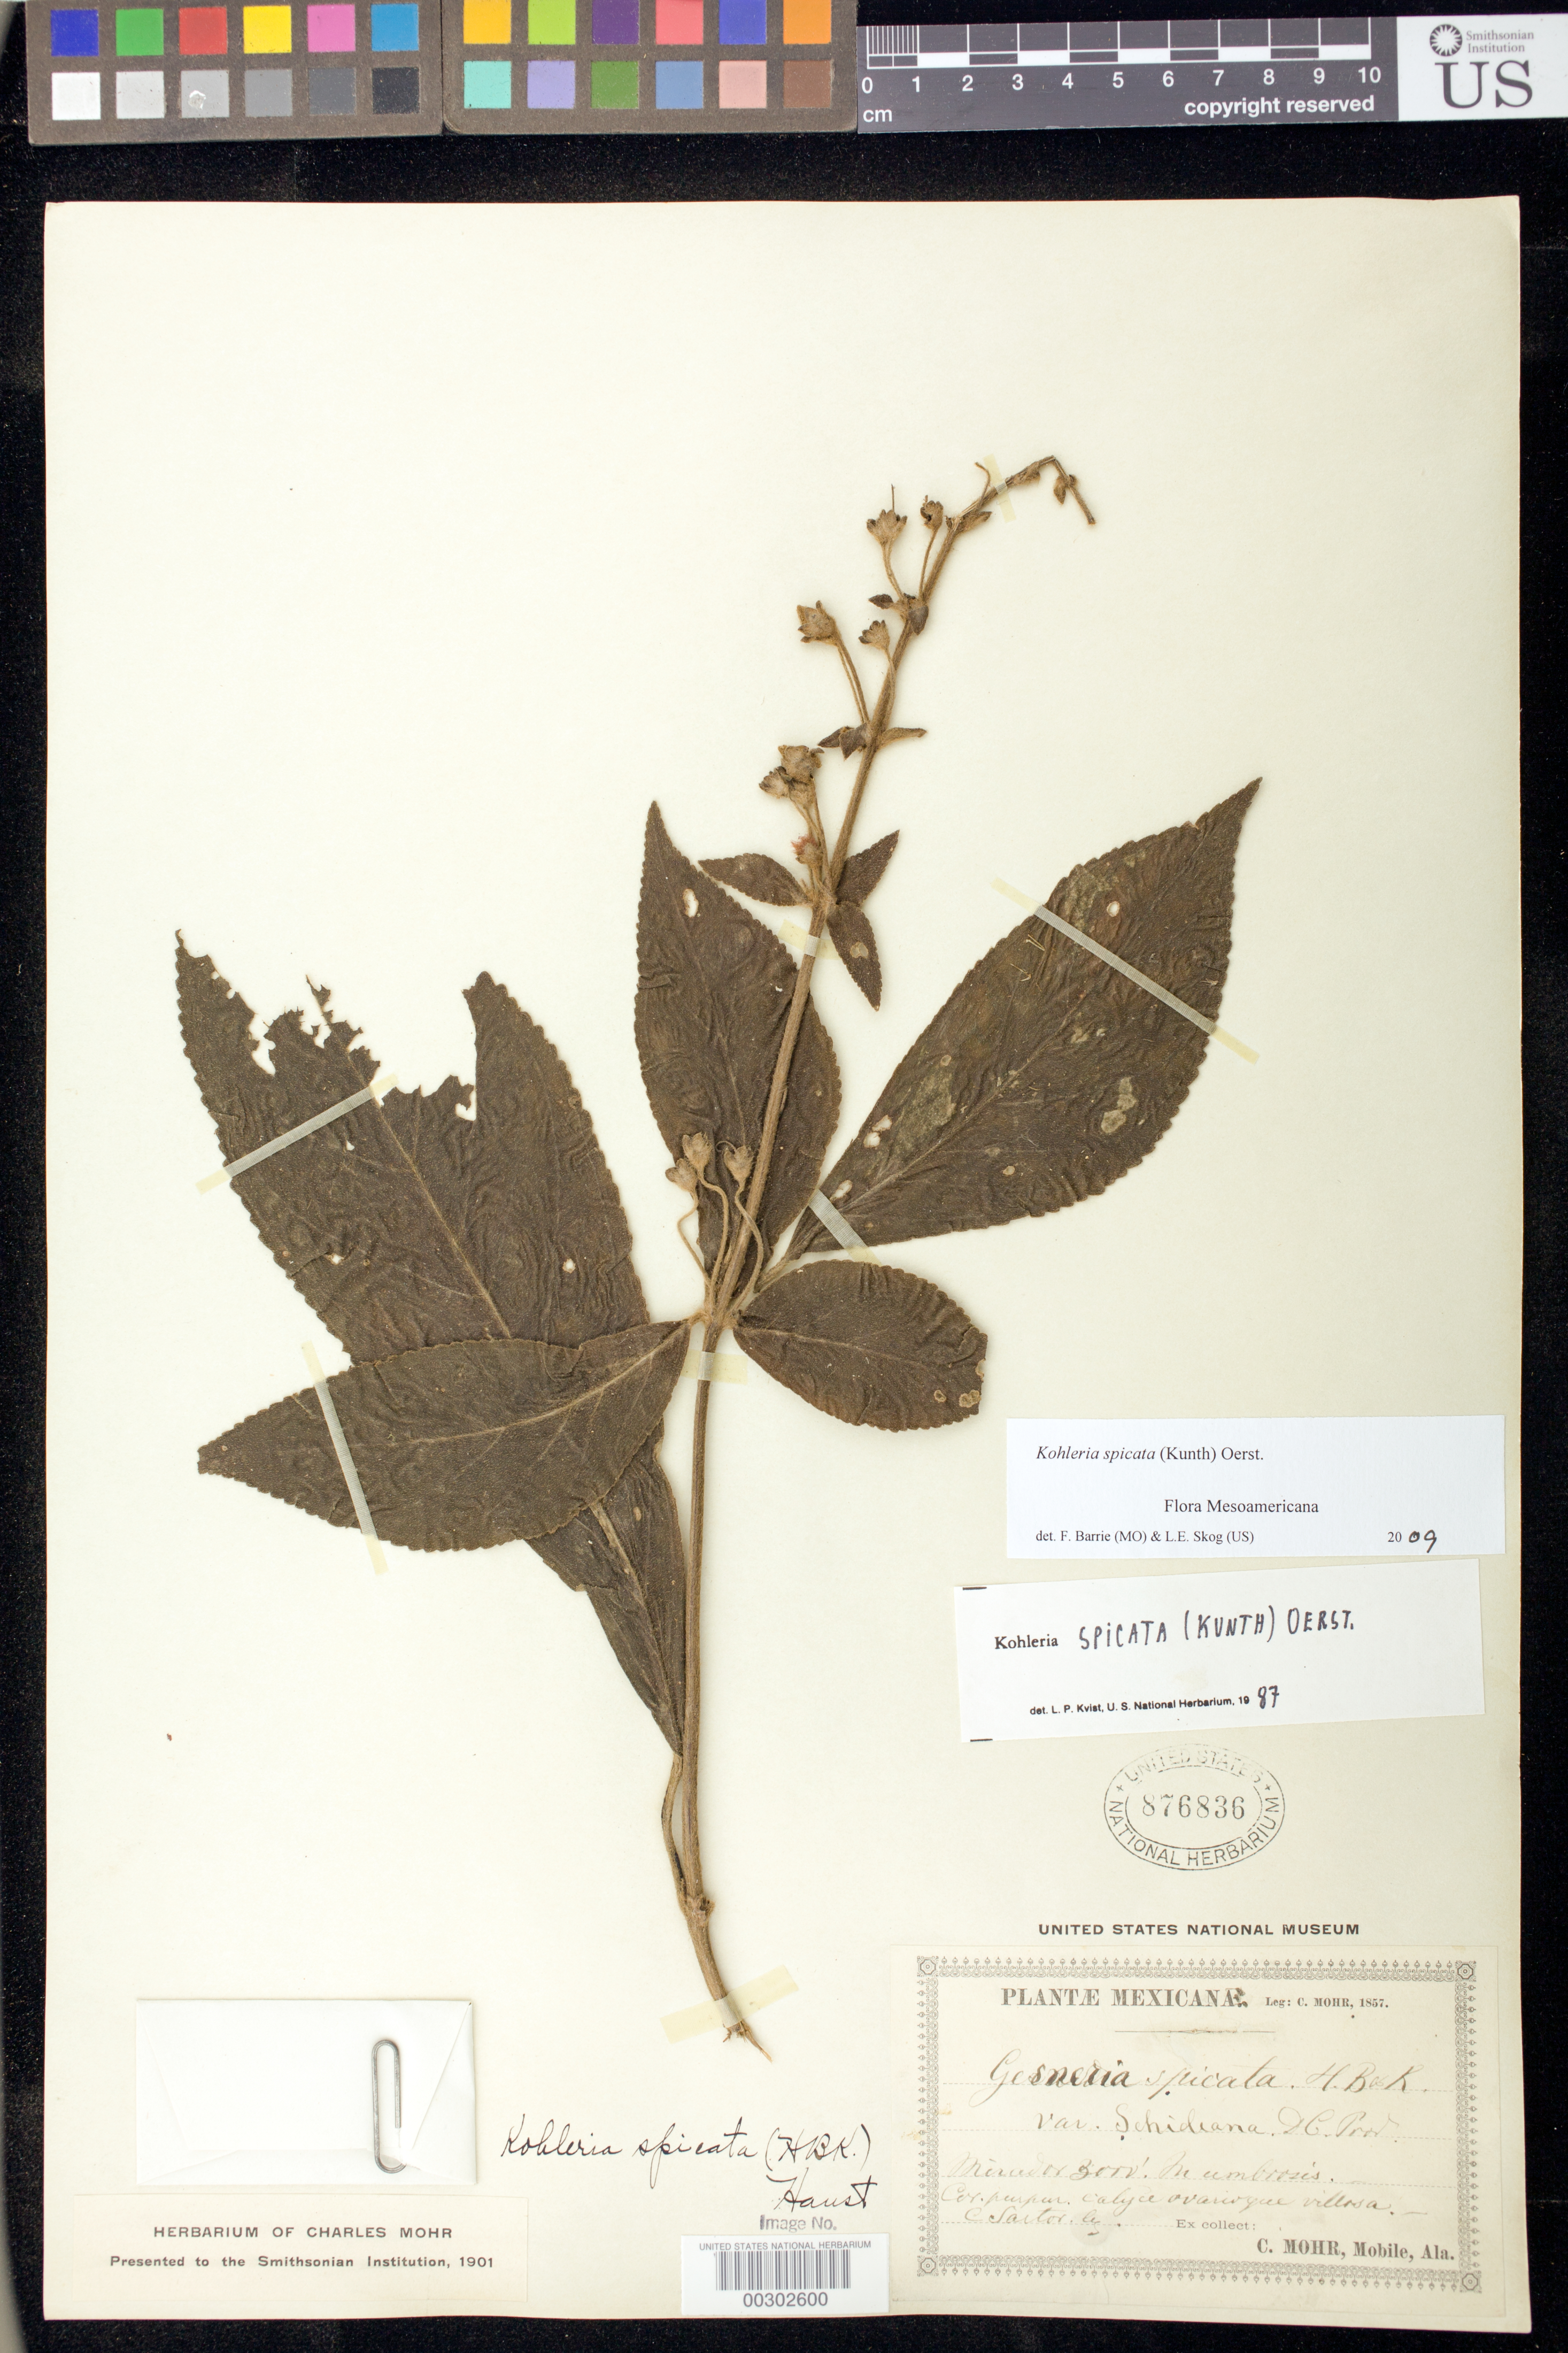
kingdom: Plantae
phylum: Tracheophyta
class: Magnoliopsida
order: Lamiales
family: Gesneriaceae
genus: Kohleria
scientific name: Kohleria spicata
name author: (Kunth) Oerst.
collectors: C. T. Mohr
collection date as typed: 1857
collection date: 1857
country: Mexico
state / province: Veracruz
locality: Mirador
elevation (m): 914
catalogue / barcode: US 876836